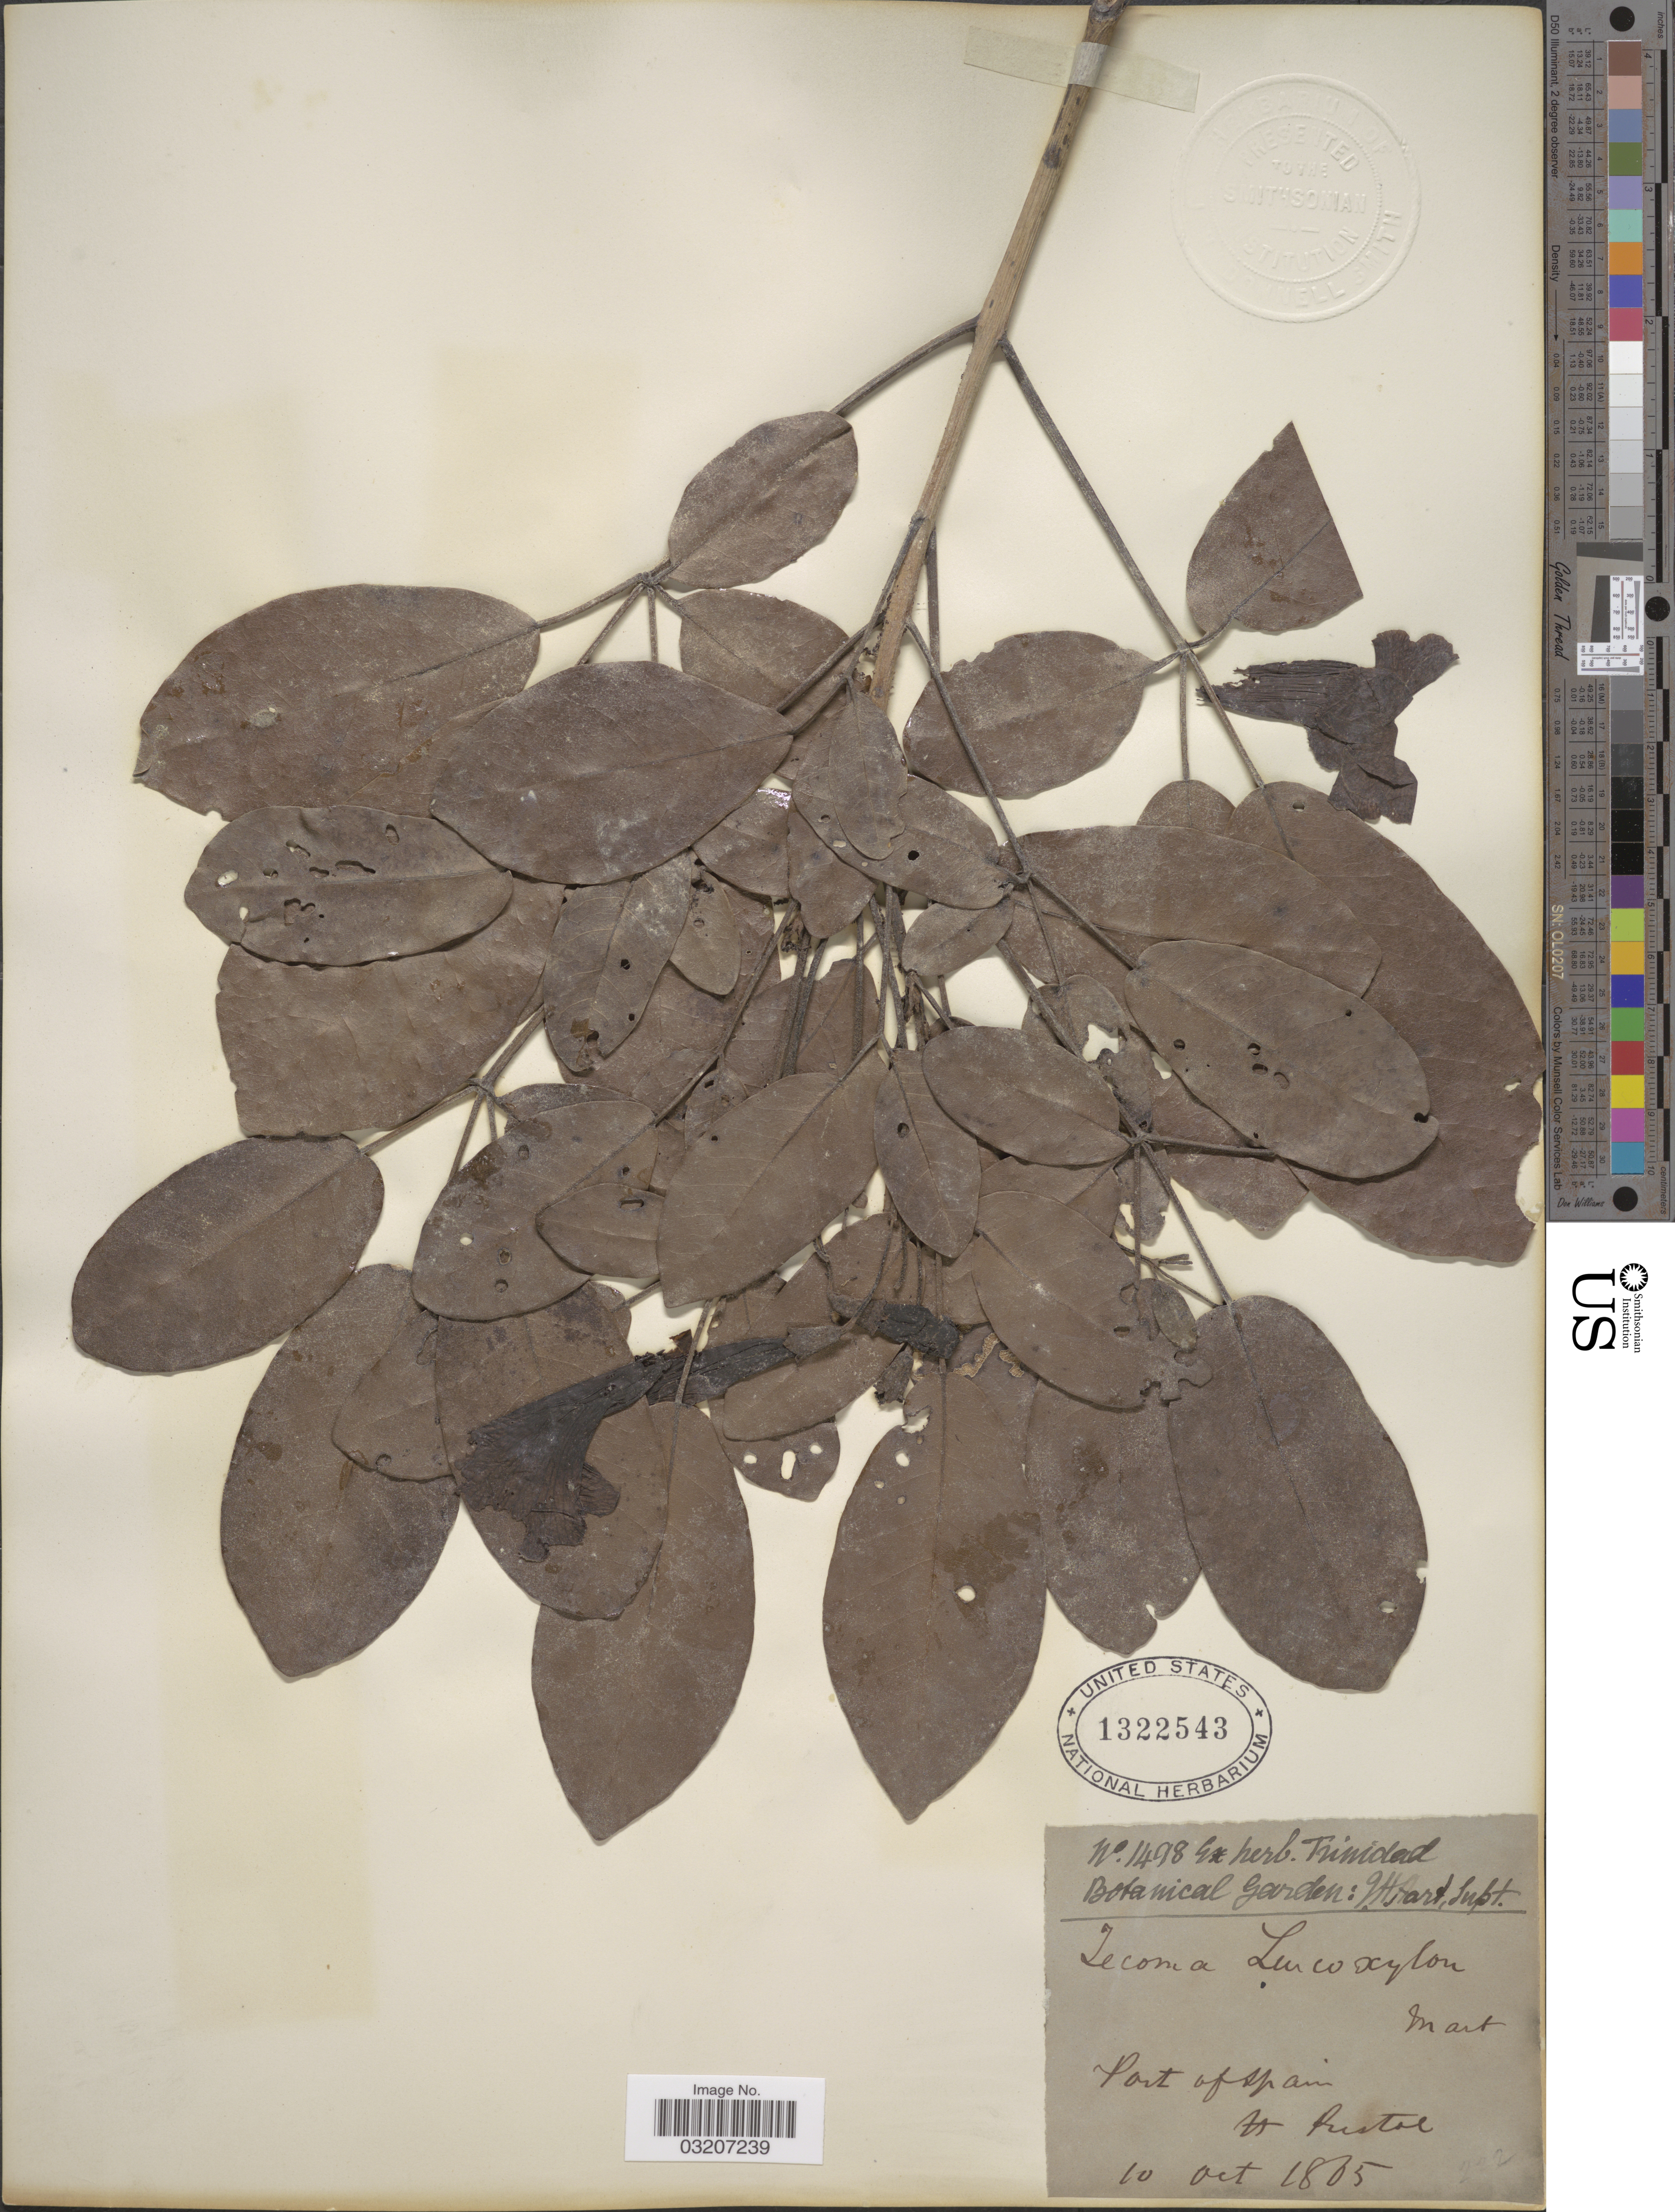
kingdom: Plantae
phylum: Tracheophyta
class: Magnoliopsida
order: Lamiales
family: Bignoniaceae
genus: Tabebuia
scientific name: Tabebuia pallida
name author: (Lindl.) Miers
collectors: J. H. Hart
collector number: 1498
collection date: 1865-10-10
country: Trinidad and Tobago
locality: Port of Spain, [illegible text].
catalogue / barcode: US 1322543